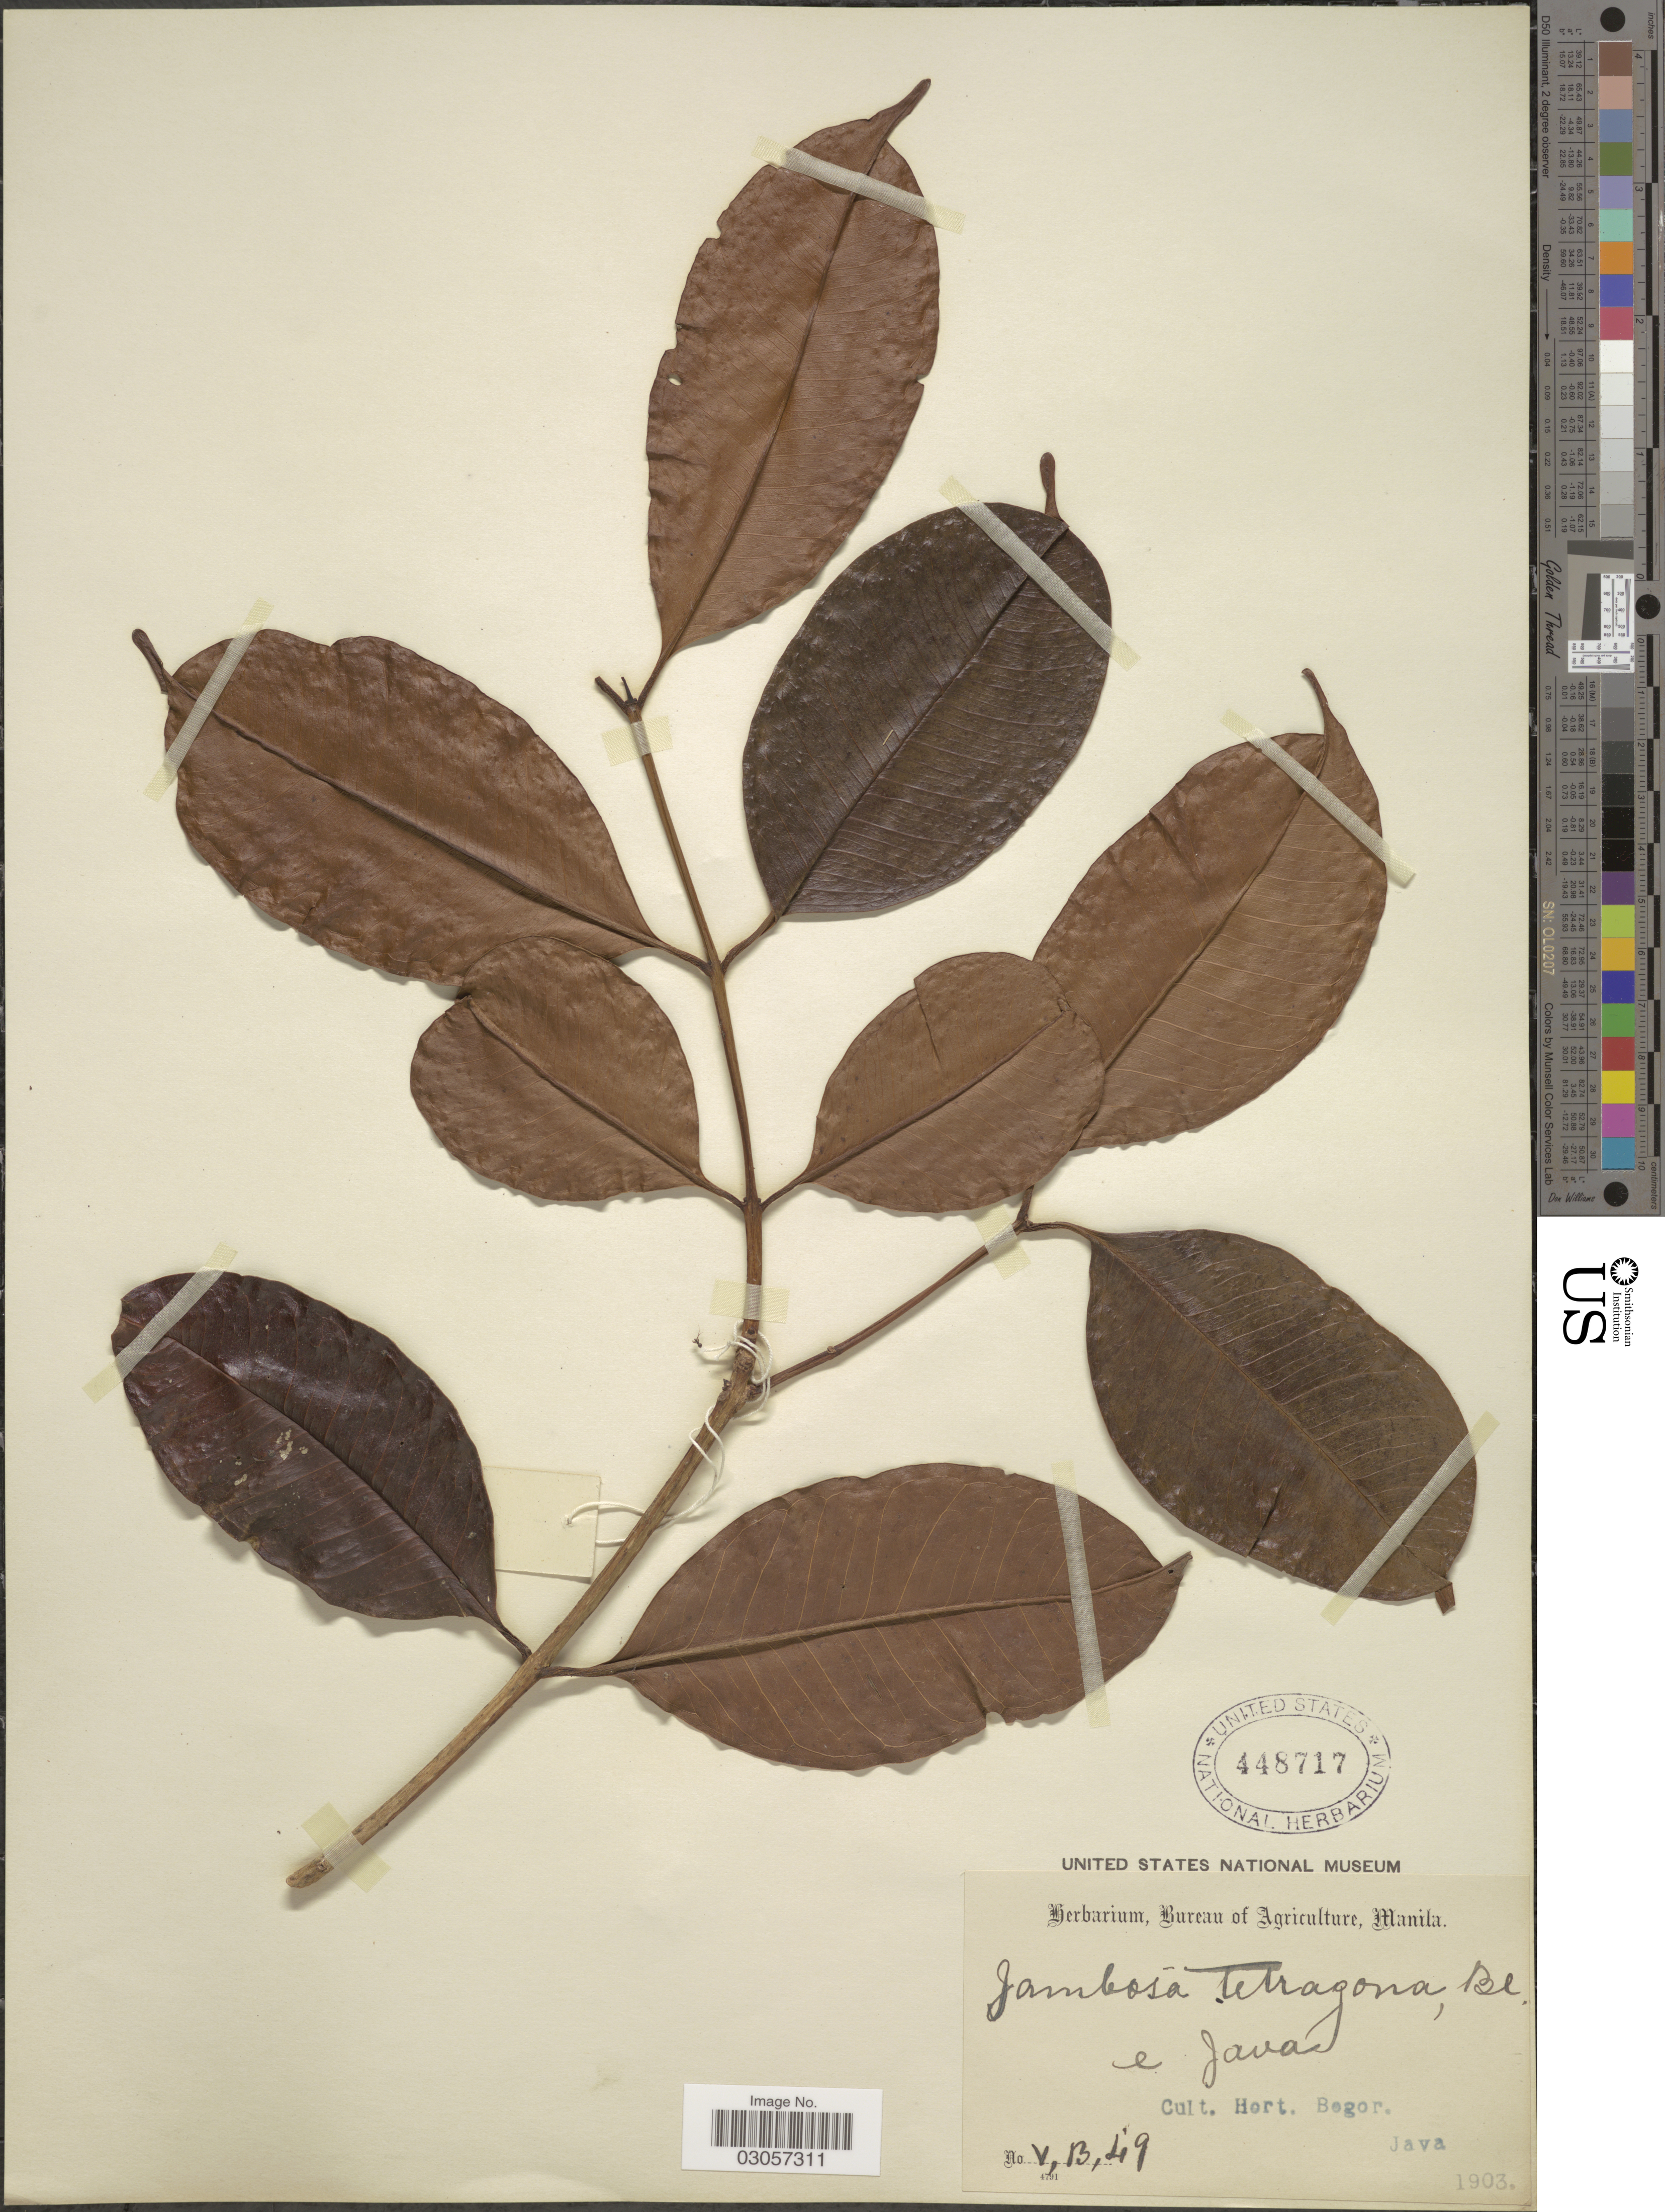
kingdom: Plantae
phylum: Tracheophyta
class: Magnoliopsida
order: Myrtales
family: Myrtaceae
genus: Syzygium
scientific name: Syzygium umbilicatum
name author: (Koord. & Valeton) Amshoff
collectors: Ex herb. Bureau of Agriculture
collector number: V,B, 49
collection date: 1903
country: Indonesia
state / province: Java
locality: Cult. Hort. Bogor.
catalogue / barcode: US 448717